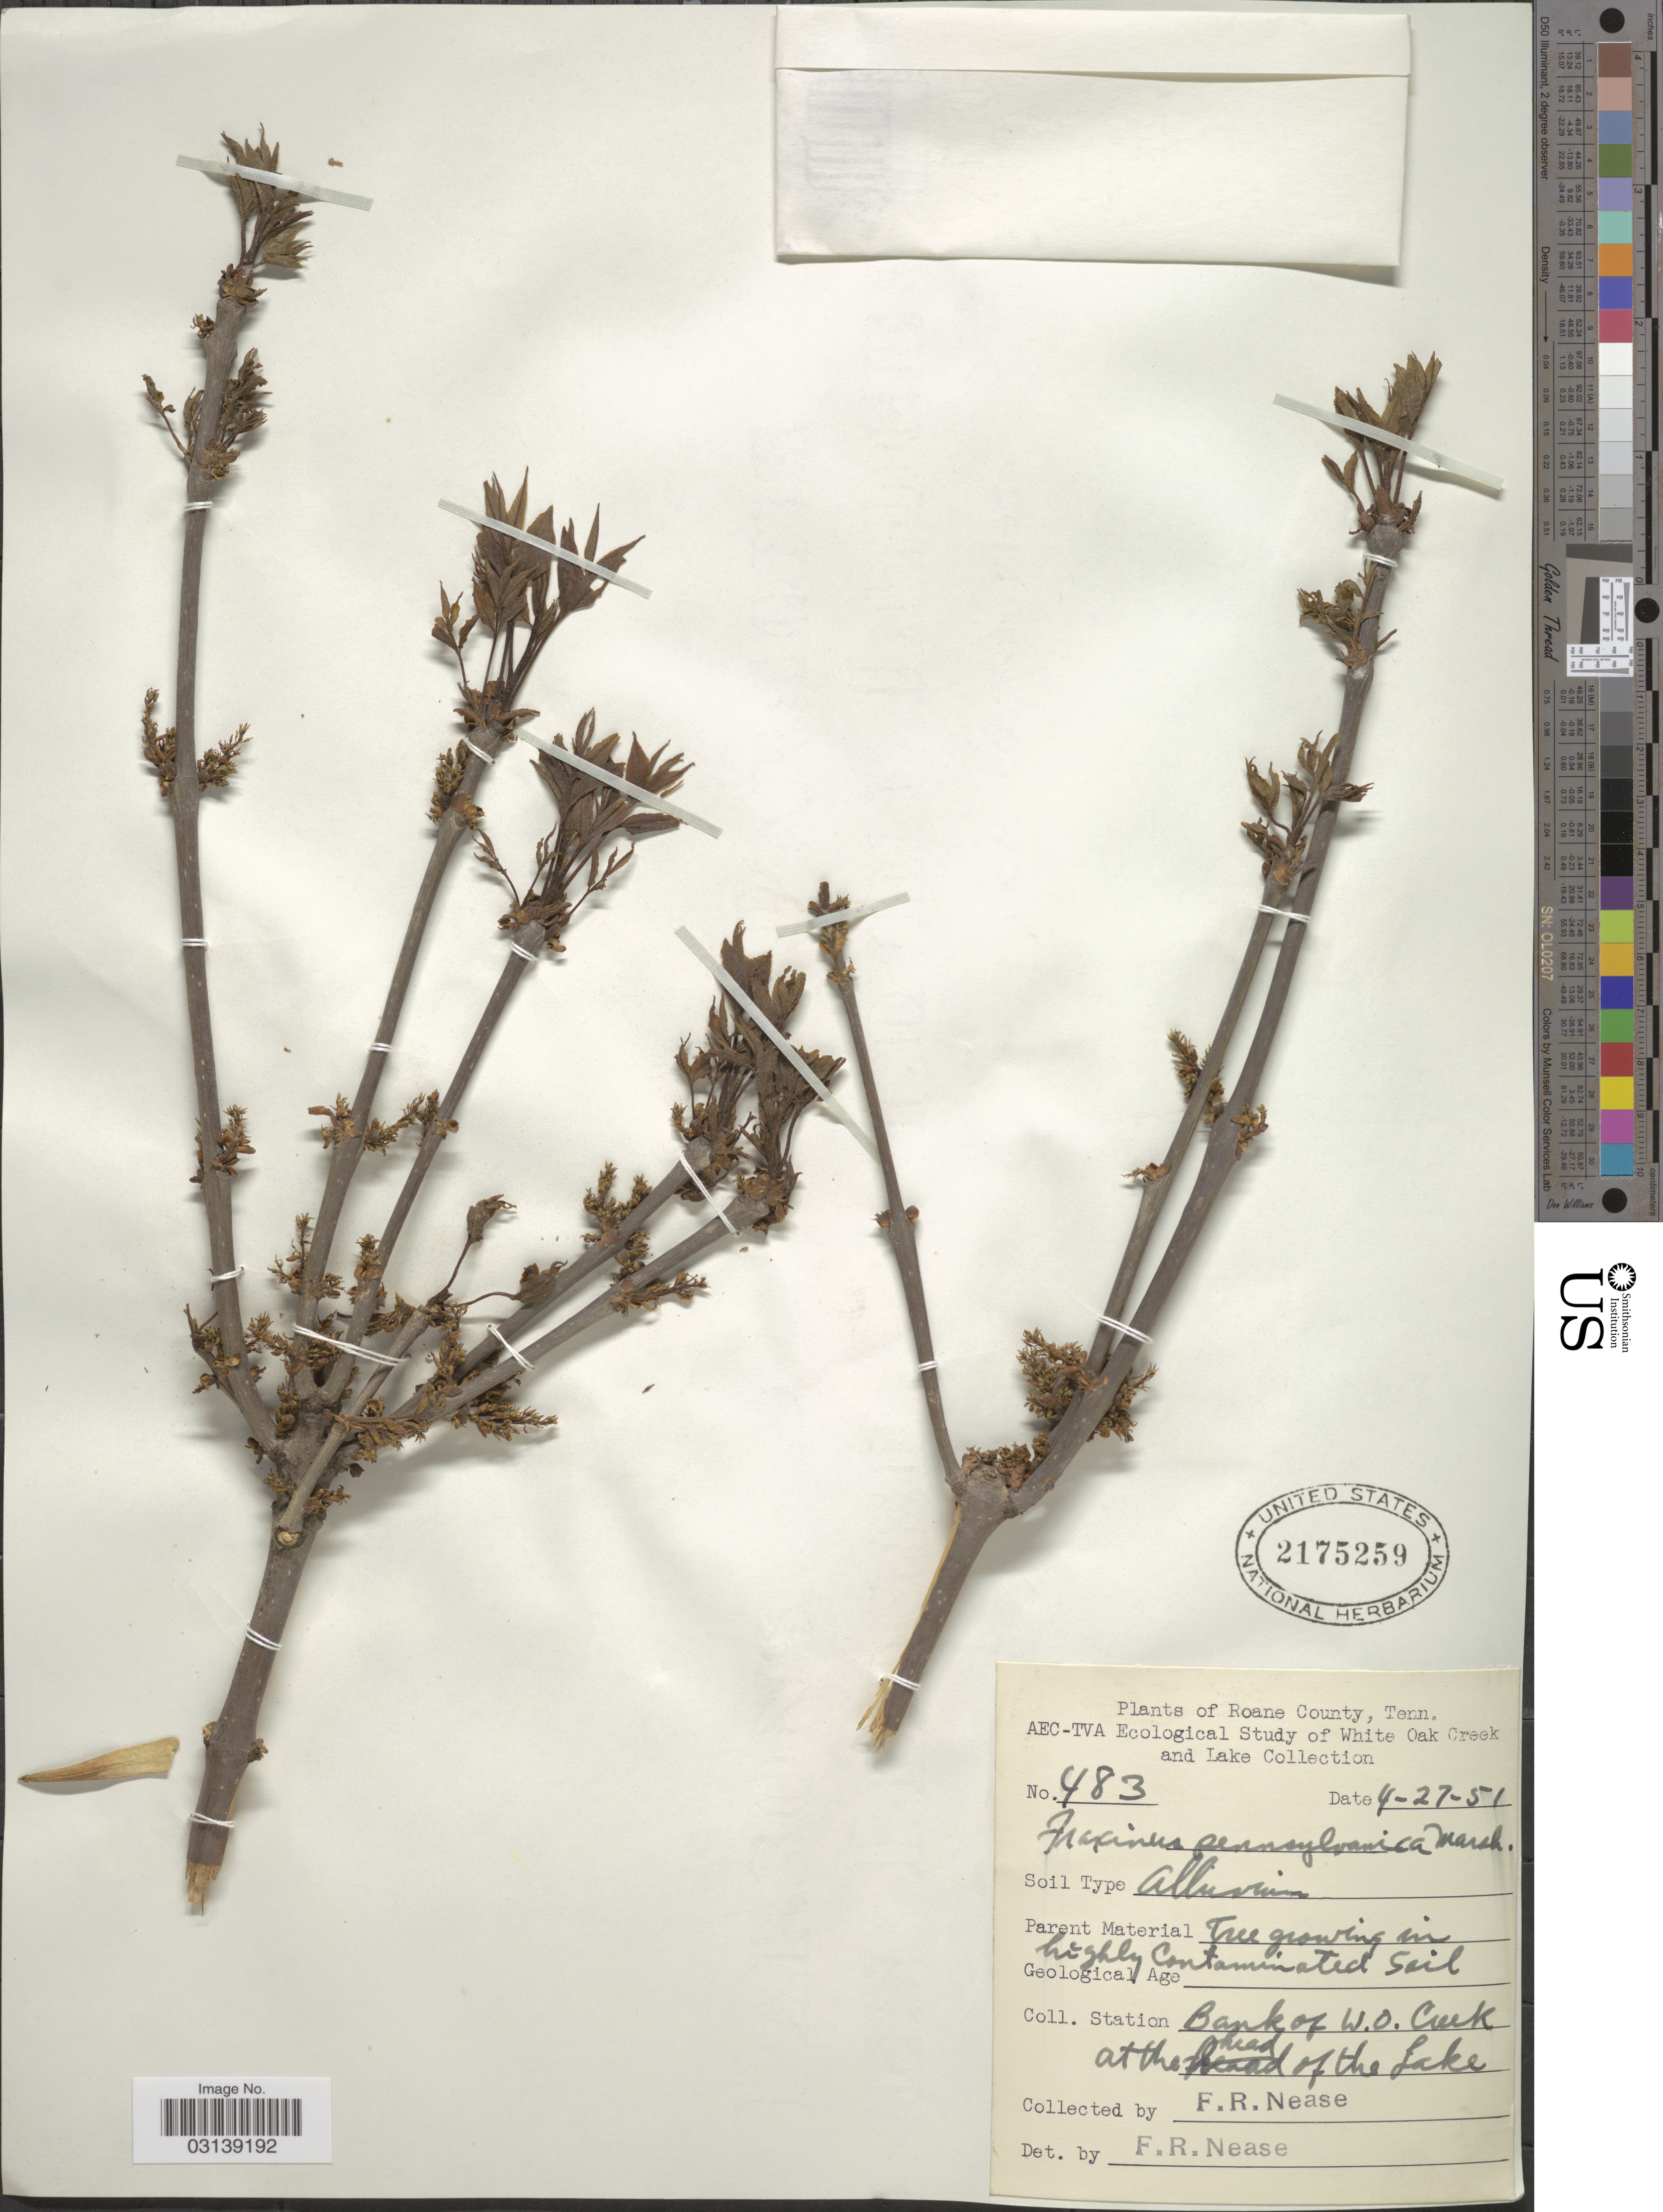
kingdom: Plantae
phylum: Tracheophyta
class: Magnoliopsida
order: Lamiales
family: Oleaceae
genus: Fraxinus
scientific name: Fraxinus pennsylvanica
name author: Marshall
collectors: F. Nease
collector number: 483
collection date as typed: Transcribed d/m/y: 27/4/51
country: United States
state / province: Tennessee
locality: Roane County, Station Bank of W.O. Creek at the head of the Lake.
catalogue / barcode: US 2175259